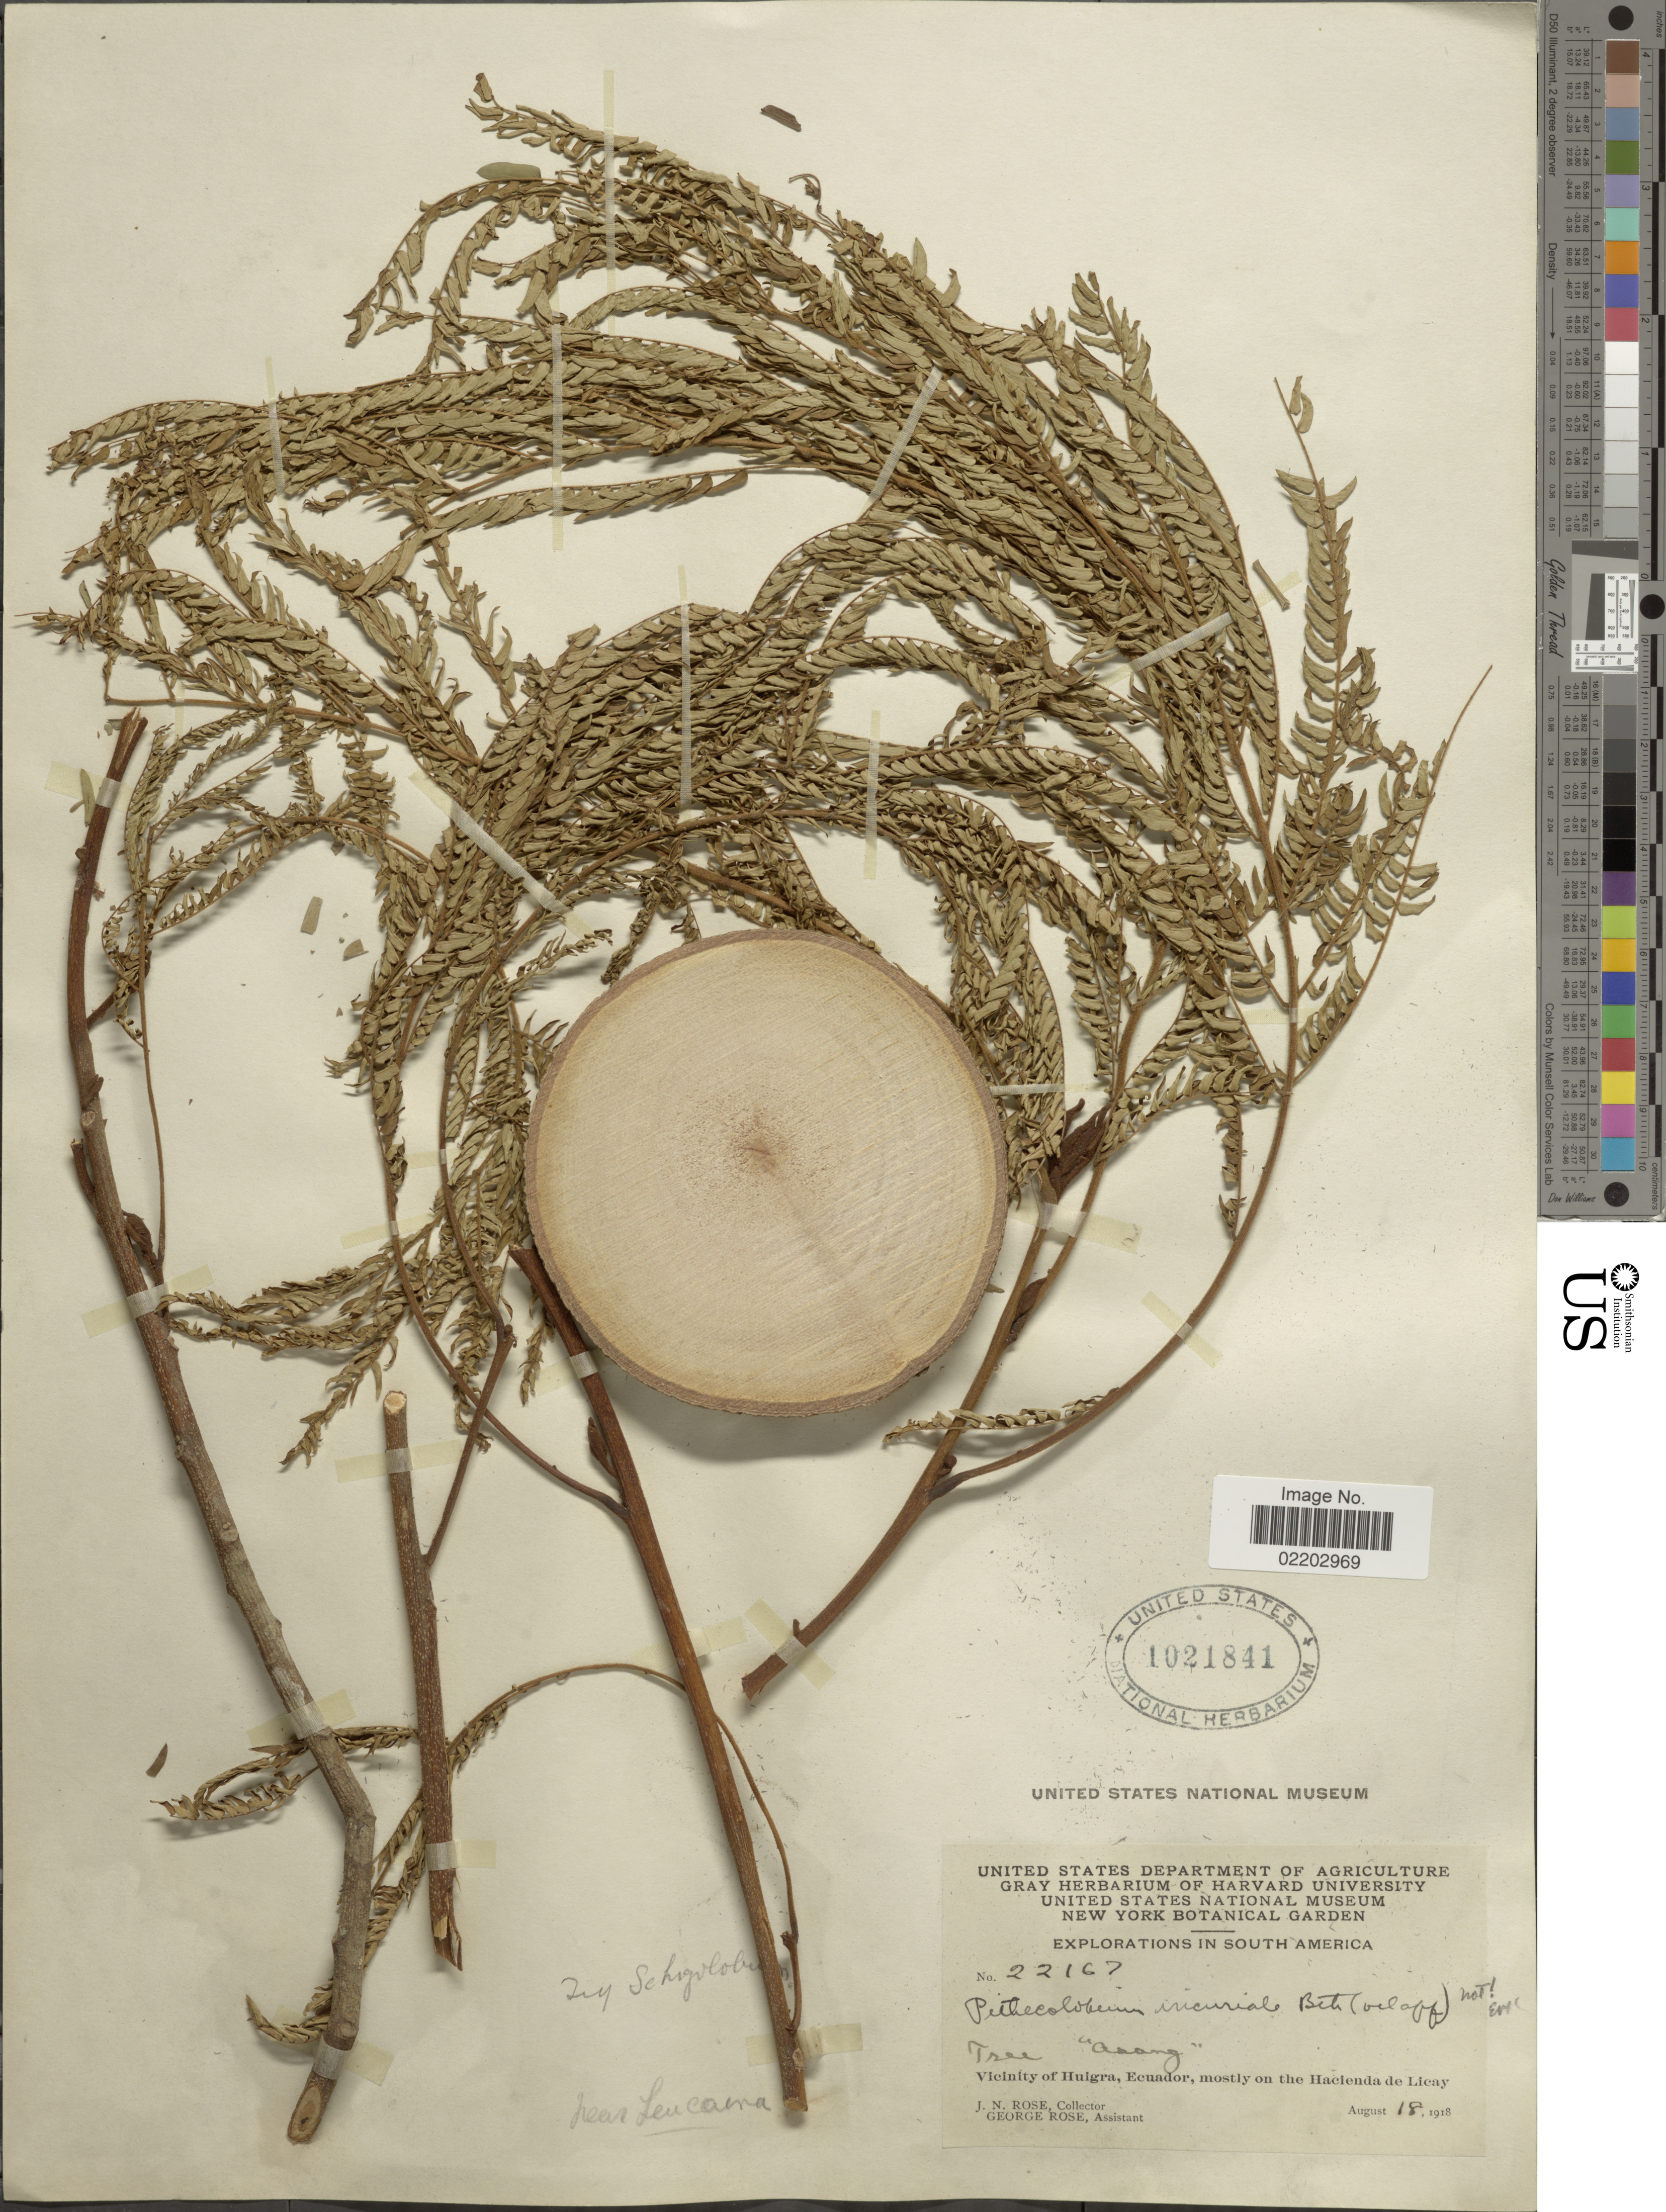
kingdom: Plantae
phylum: Tracheophyta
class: Magnoliopsida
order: Fabales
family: Fabaceae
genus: Leucaena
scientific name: Leucaena leucocephala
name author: (Lam.) de Wit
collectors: J. N. Rose & G. Rose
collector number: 22167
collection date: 1918-08-18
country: Ecuador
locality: Vicinity of Huigra, Ecuador, mostly on the Hacienda de Licay.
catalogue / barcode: US 1021841